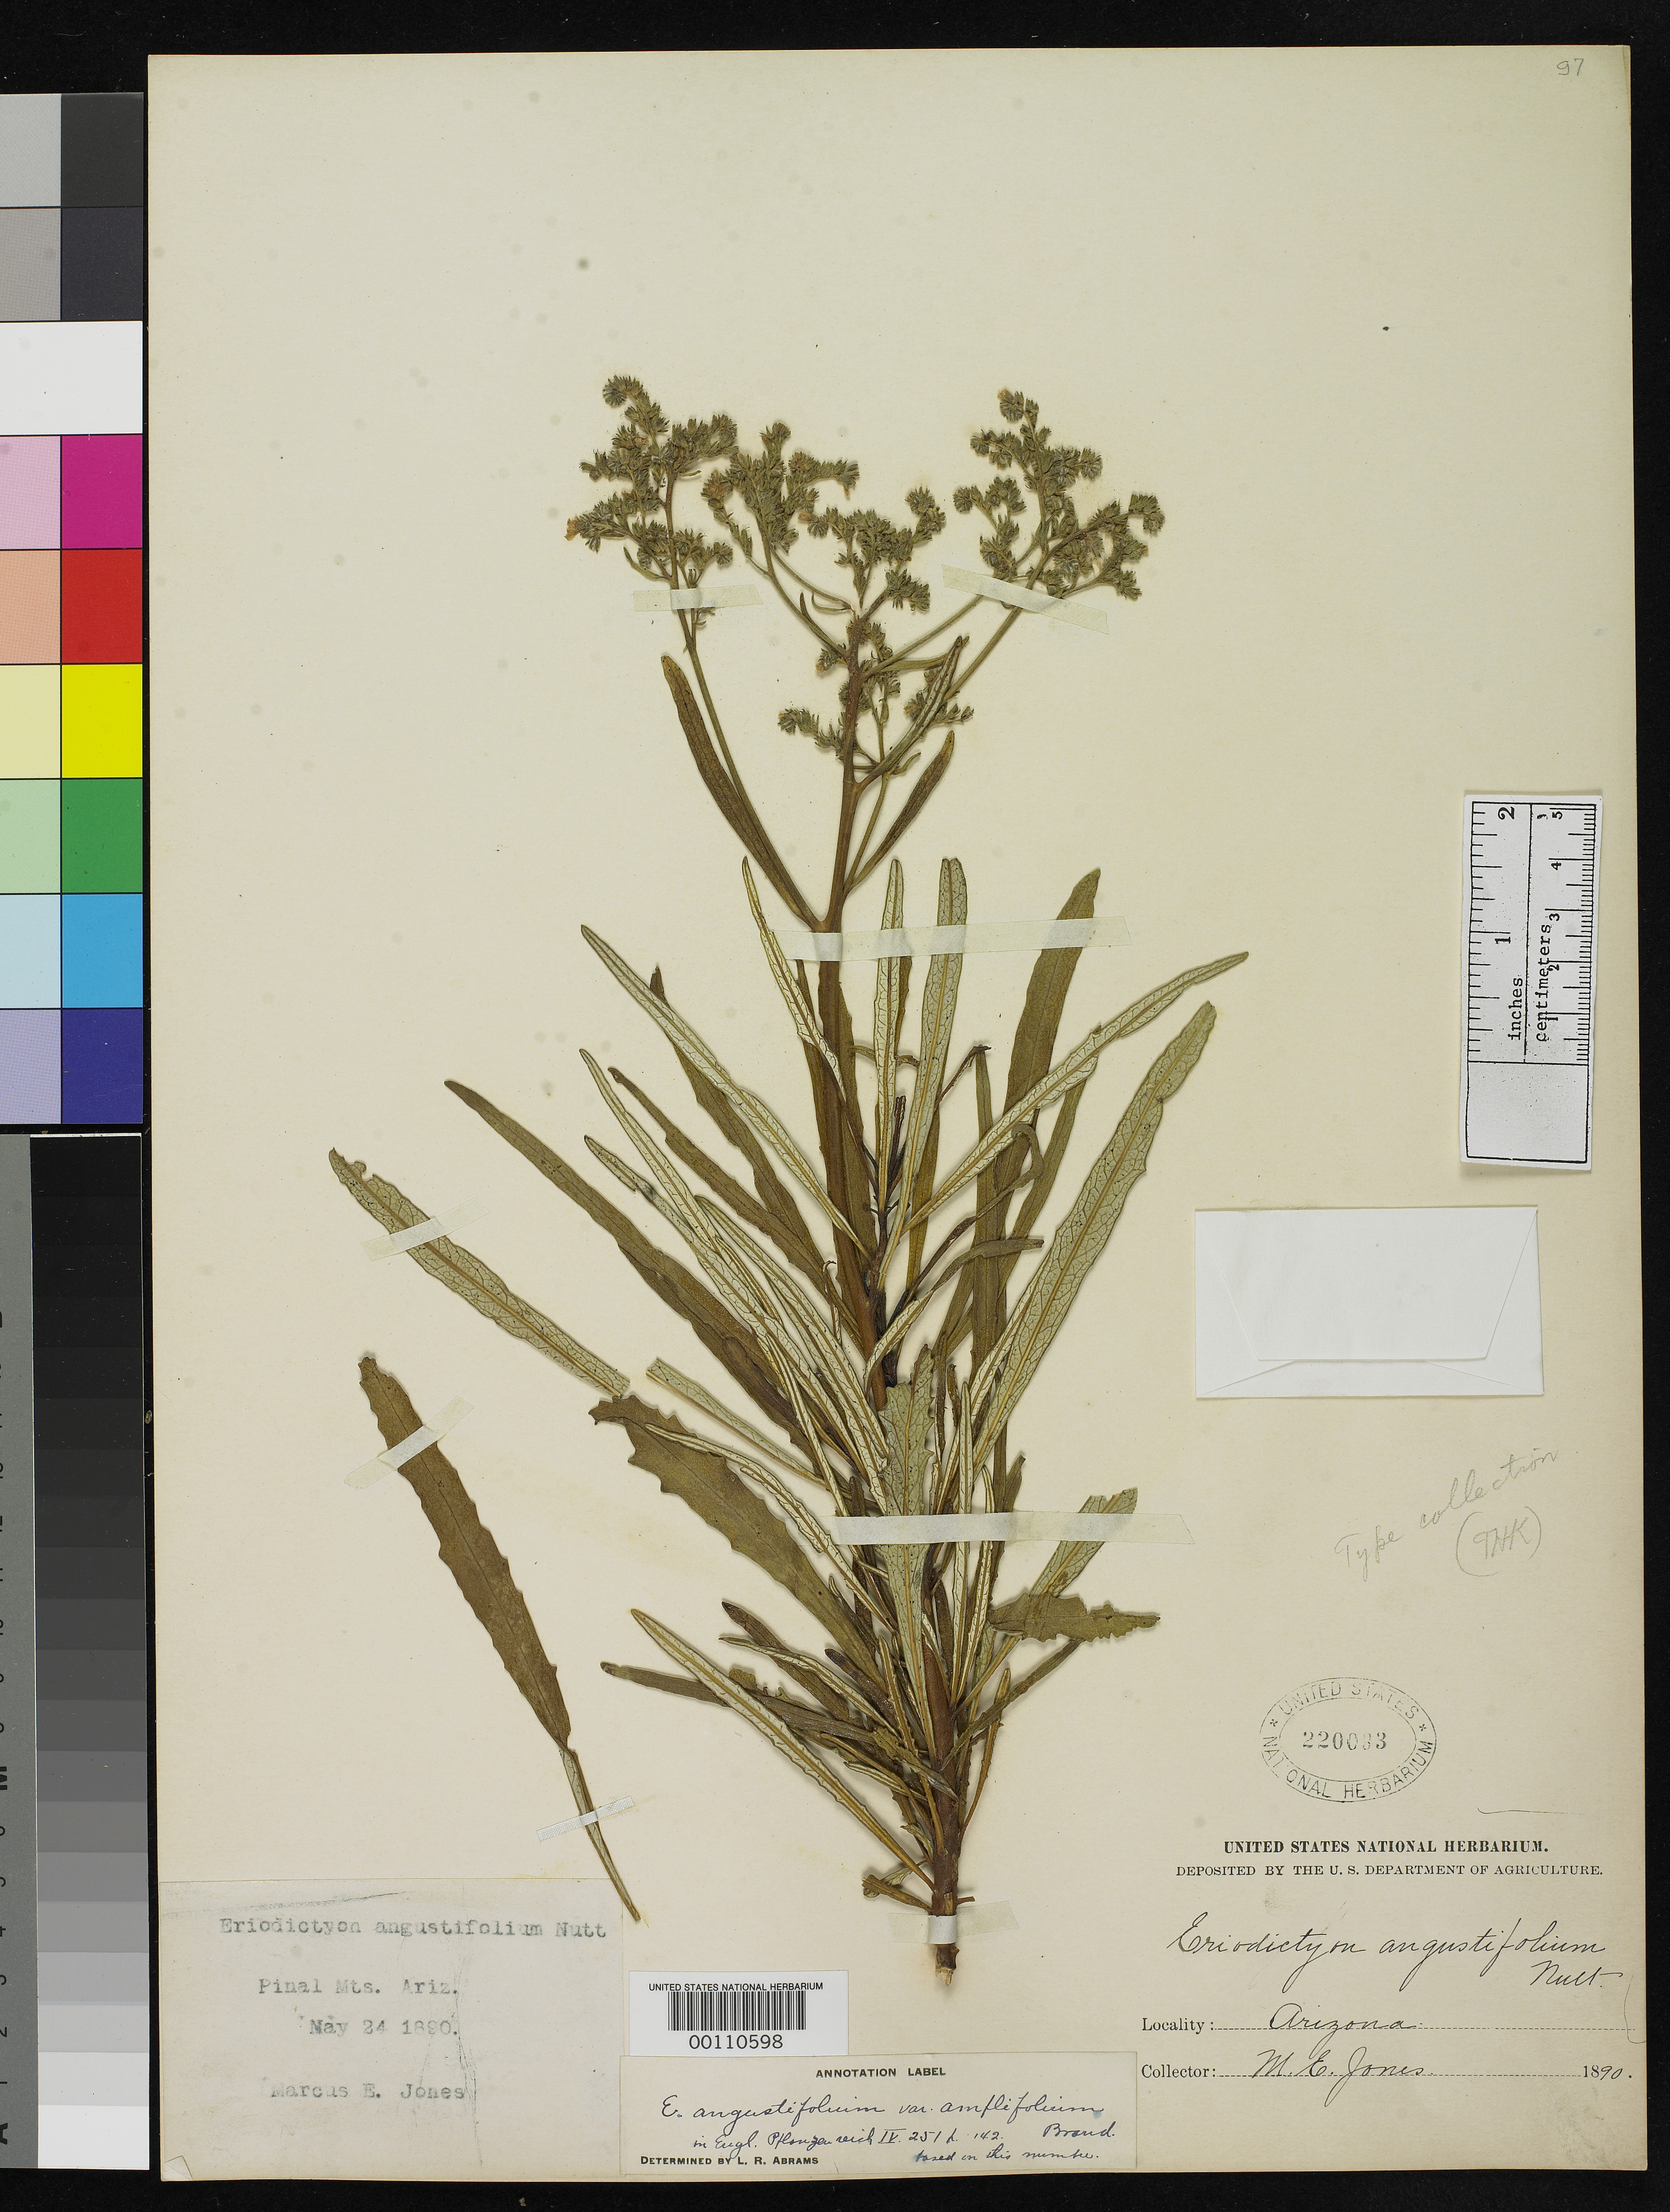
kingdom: Plantae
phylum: Tracheophyta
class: Magnoliopsida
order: Boraginales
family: Namaceae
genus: Eriodictyon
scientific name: Eriodictyon angustifolium var. amplifolium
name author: Brand in Engl.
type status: Isotype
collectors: M. E. Jones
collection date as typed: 24 May 1890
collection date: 1890-05-24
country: United States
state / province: Arizona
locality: Pinal Mountains.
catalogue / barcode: US 220083